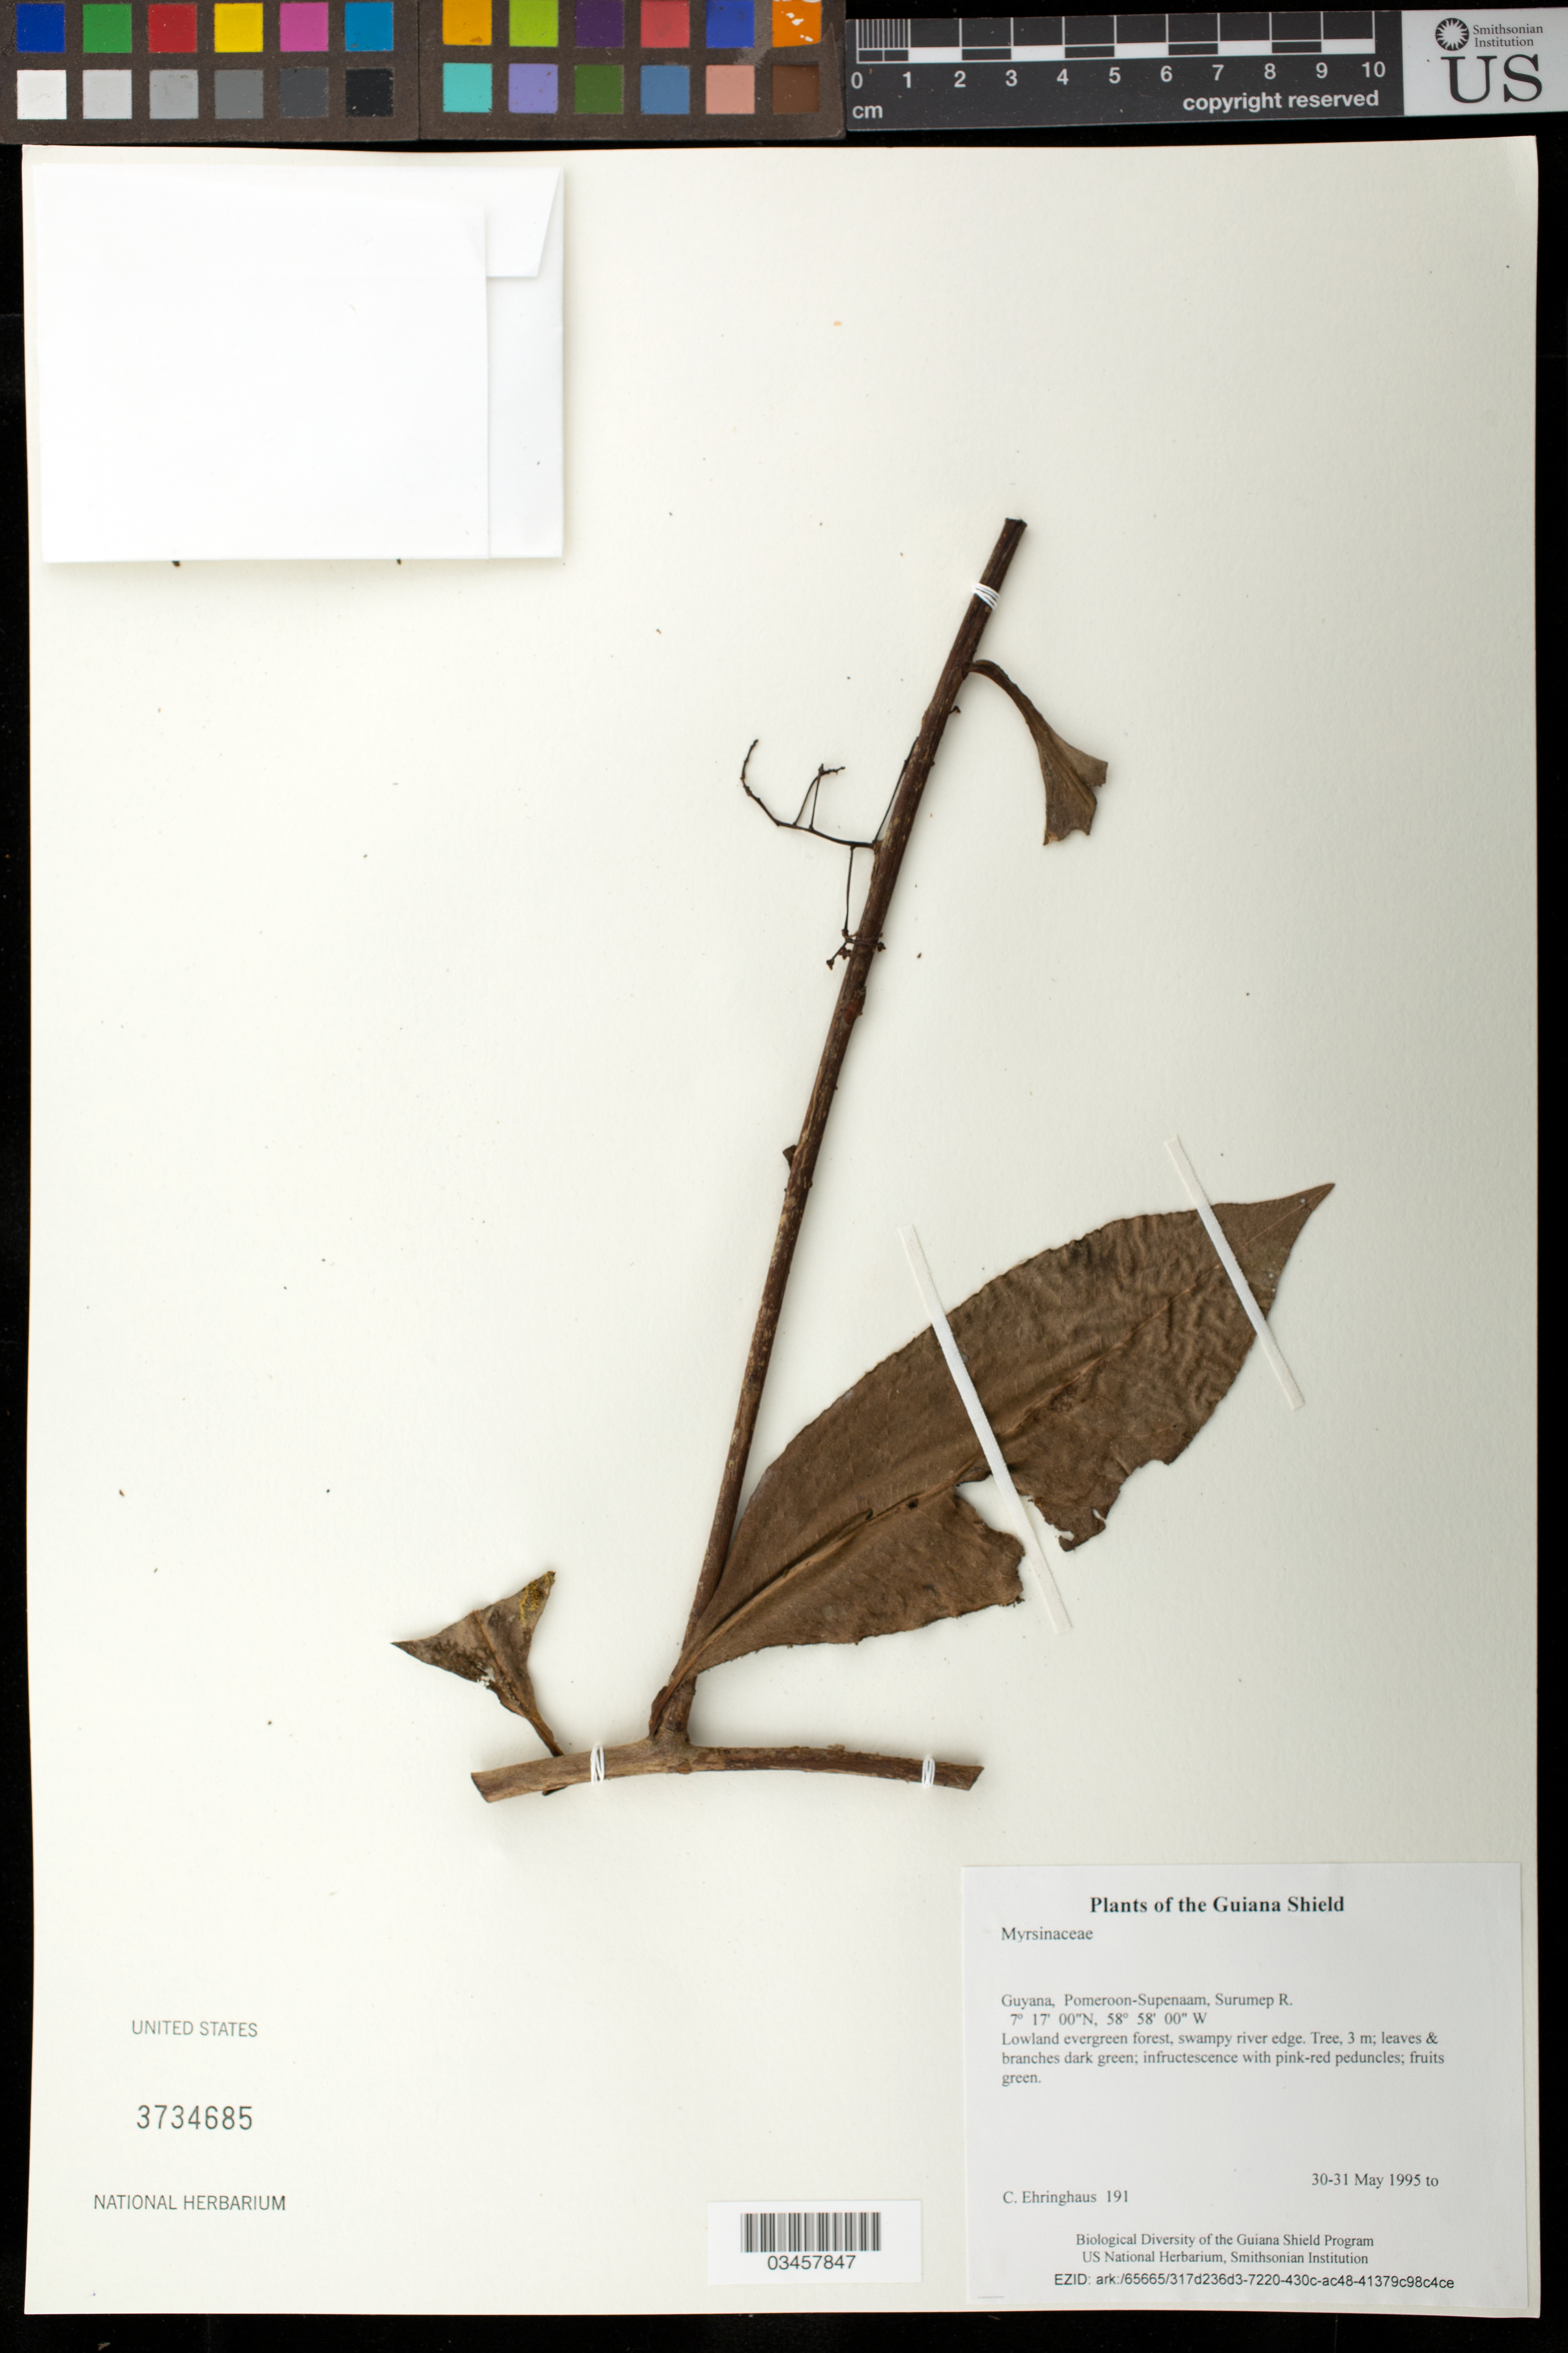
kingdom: Plantae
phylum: Tracheophyta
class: Magnoliopsida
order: Ericales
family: Primulaceae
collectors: C. Ehringhaus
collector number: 191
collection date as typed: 30-31 May 1995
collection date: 1995-05-30/1995-05-31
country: Guyana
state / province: Pomeroon-Supenaam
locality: Surumep R.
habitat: Lowland evergreen forest, swampy river edge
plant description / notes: Overhanging river edge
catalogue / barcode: US 3734685